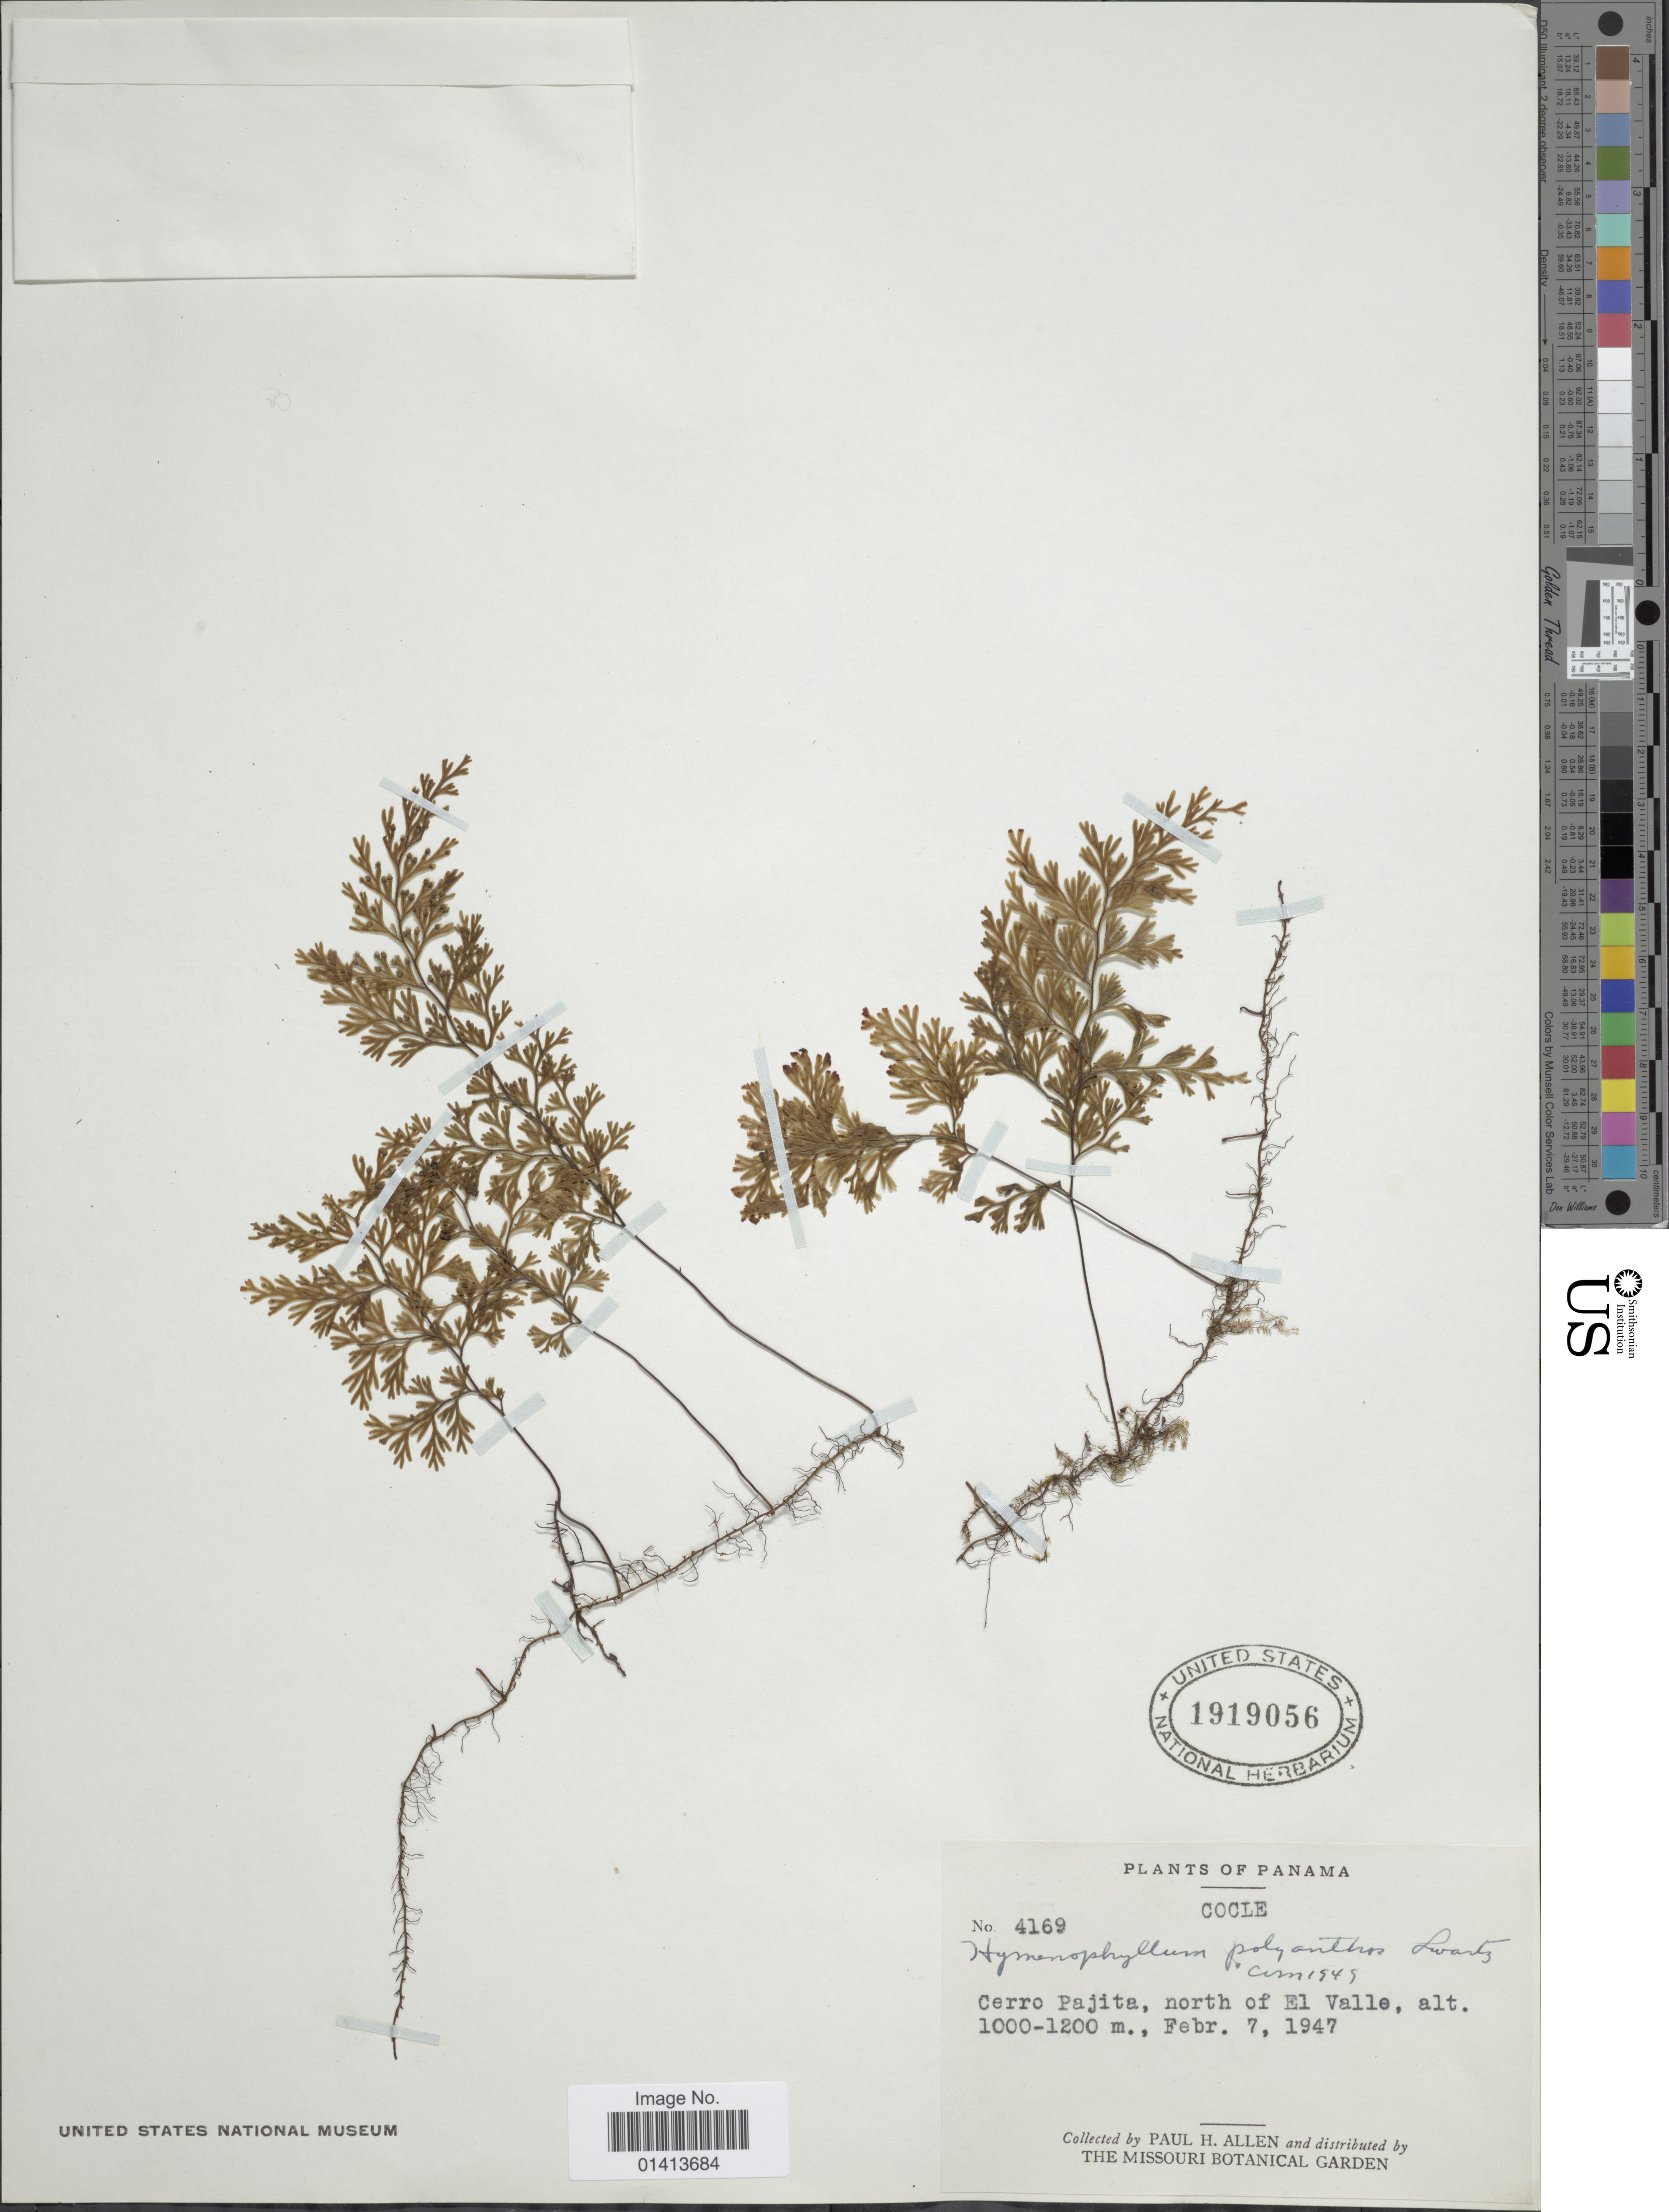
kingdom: Plantae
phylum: Tracheophyta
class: Polypodiopsida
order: Hymenophyllales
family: Hymenophyllaceae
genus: Hymenophyllum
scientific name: Hymenophyllum costaricanum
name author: Bosch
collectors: P. H. Allen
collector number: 4169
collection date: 1947-02-07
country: Panama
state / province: Coclé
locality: Cerro Pajita, north of El Valle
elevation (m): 1000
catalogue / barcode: US 1919056